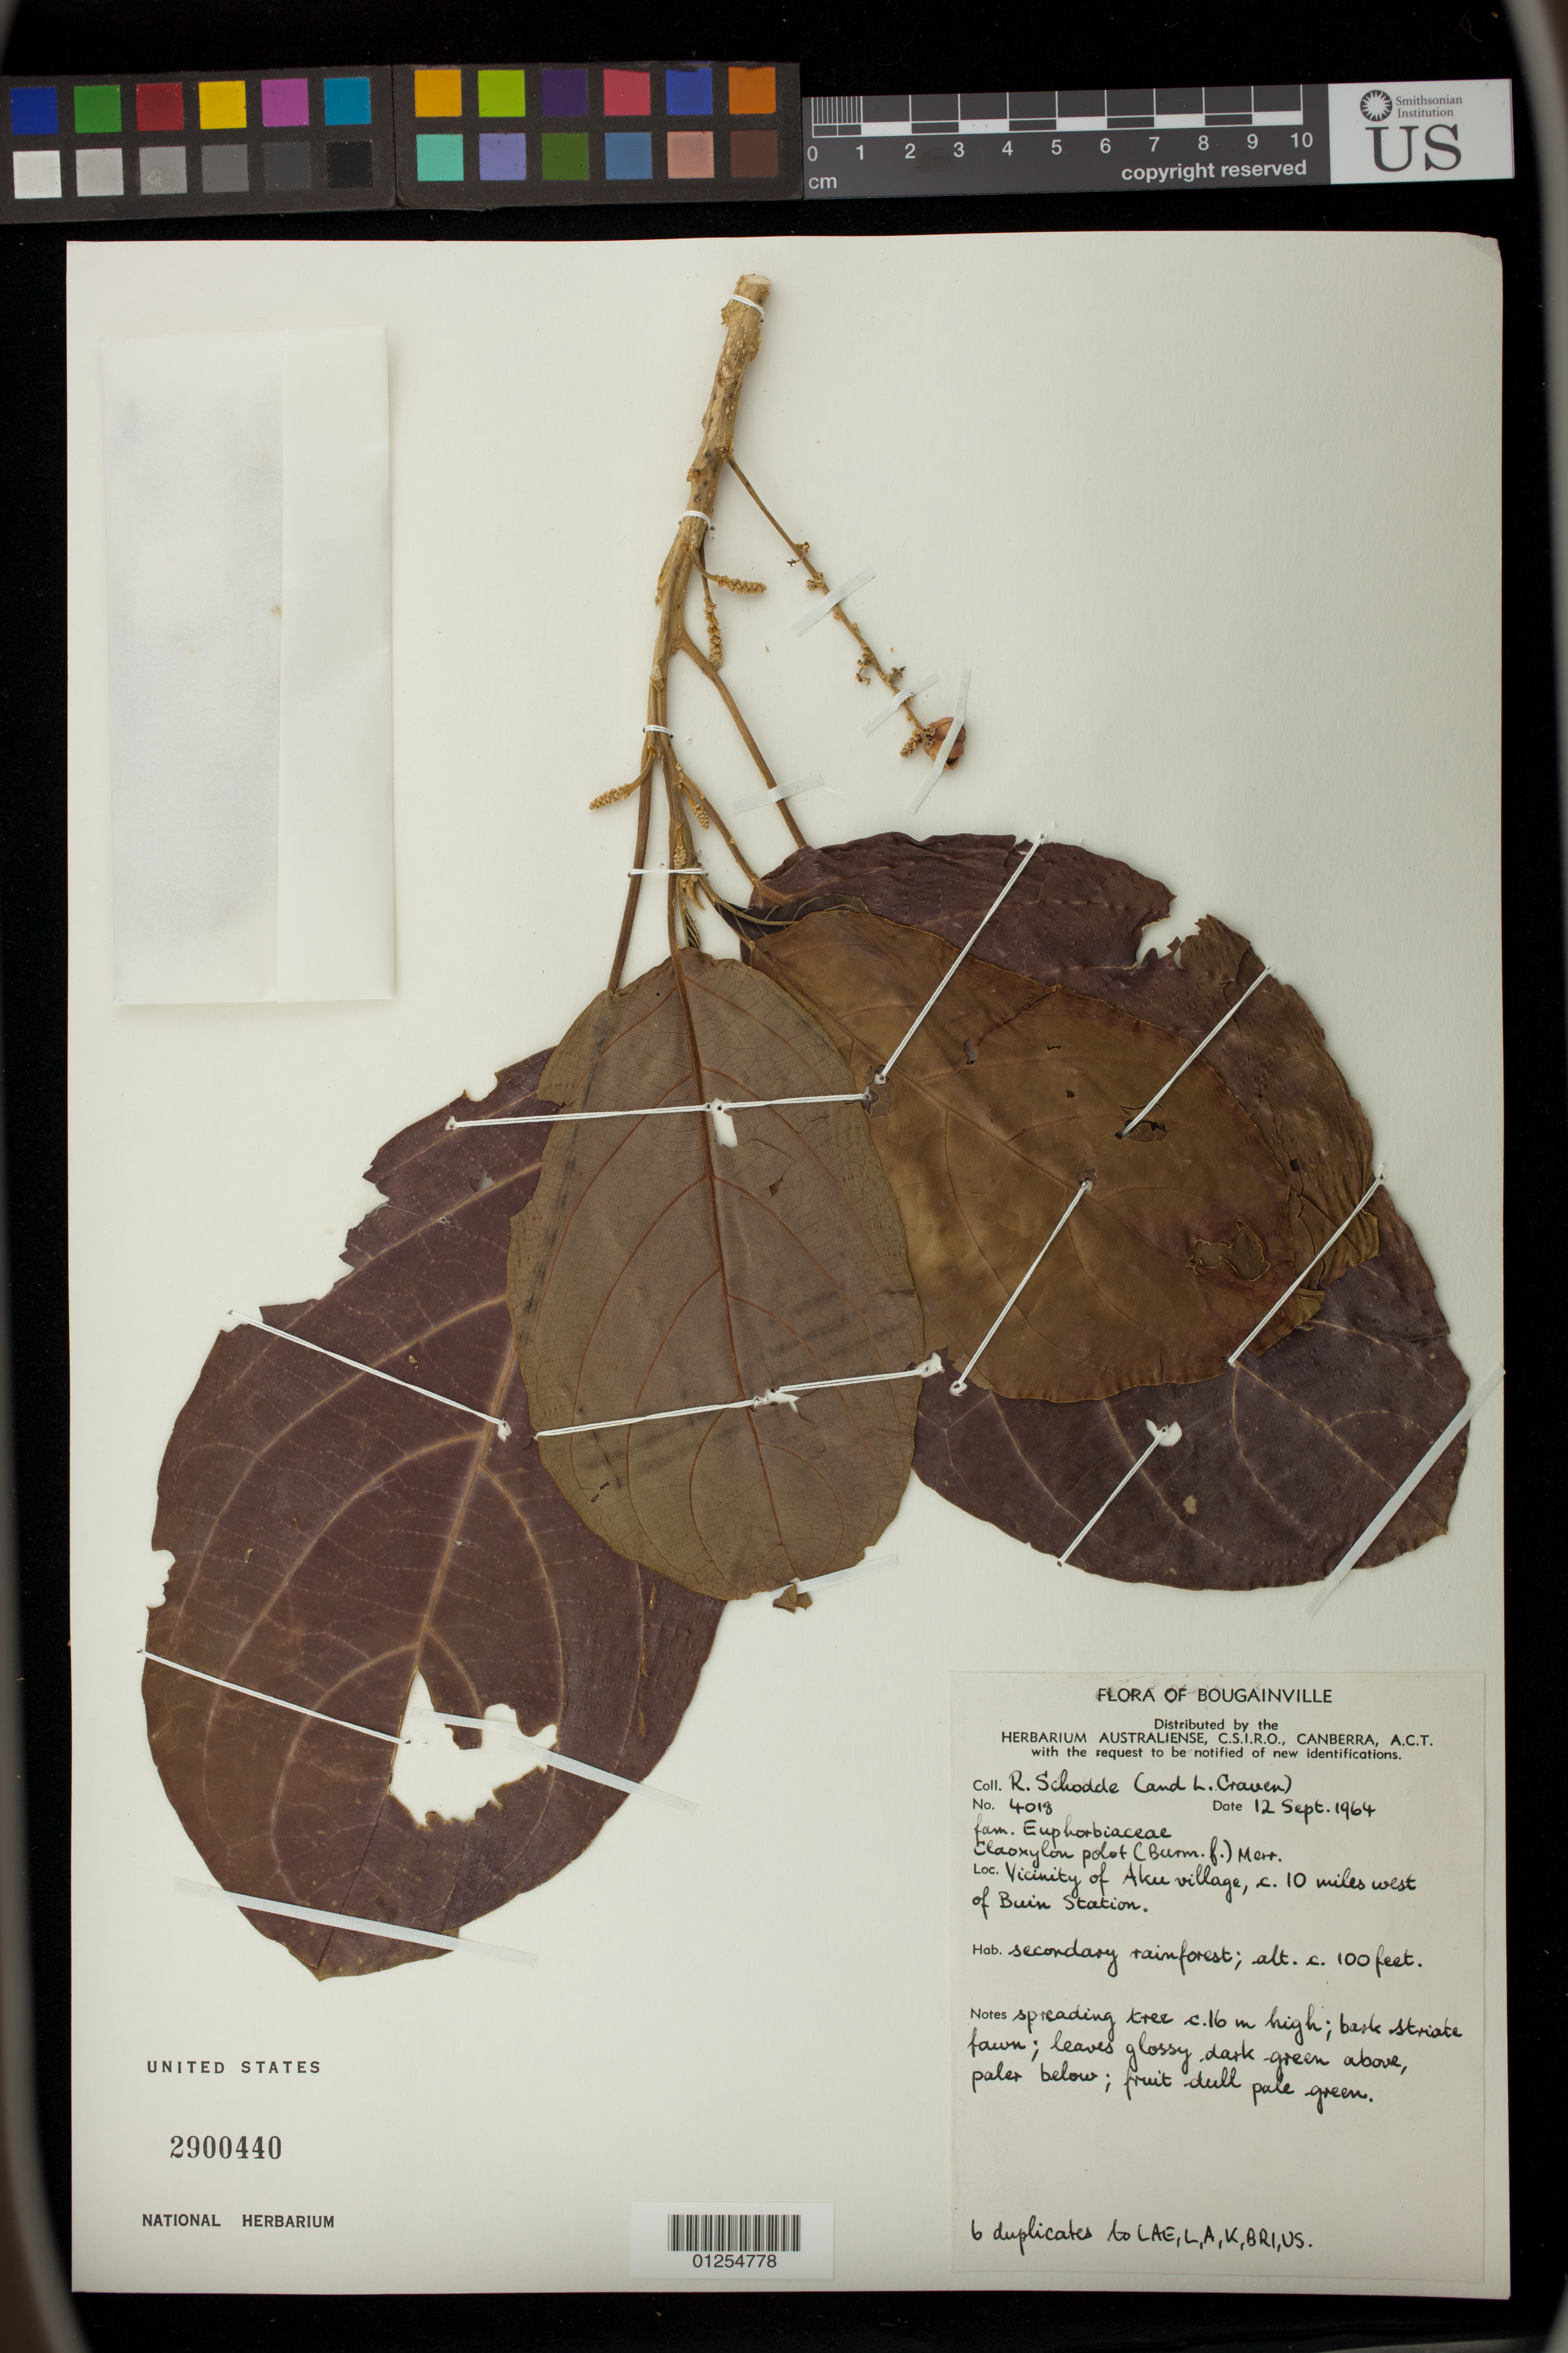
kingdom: Plantae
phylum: Tracheophyta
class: Magnoliopsida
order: Malpighiales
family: Euphorbiaceae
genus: Claoxylon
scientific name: Claoxylon polot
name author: (Burm. f.) Merr.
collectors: L. A. Craven & L. Craven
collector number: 4018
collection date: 1964-09-12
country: Papua New Guinea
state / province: Bougainville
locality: Vicinity of Aku village, c. 10 miles west of Buin Station.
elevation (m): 30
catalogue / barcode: US 2900440